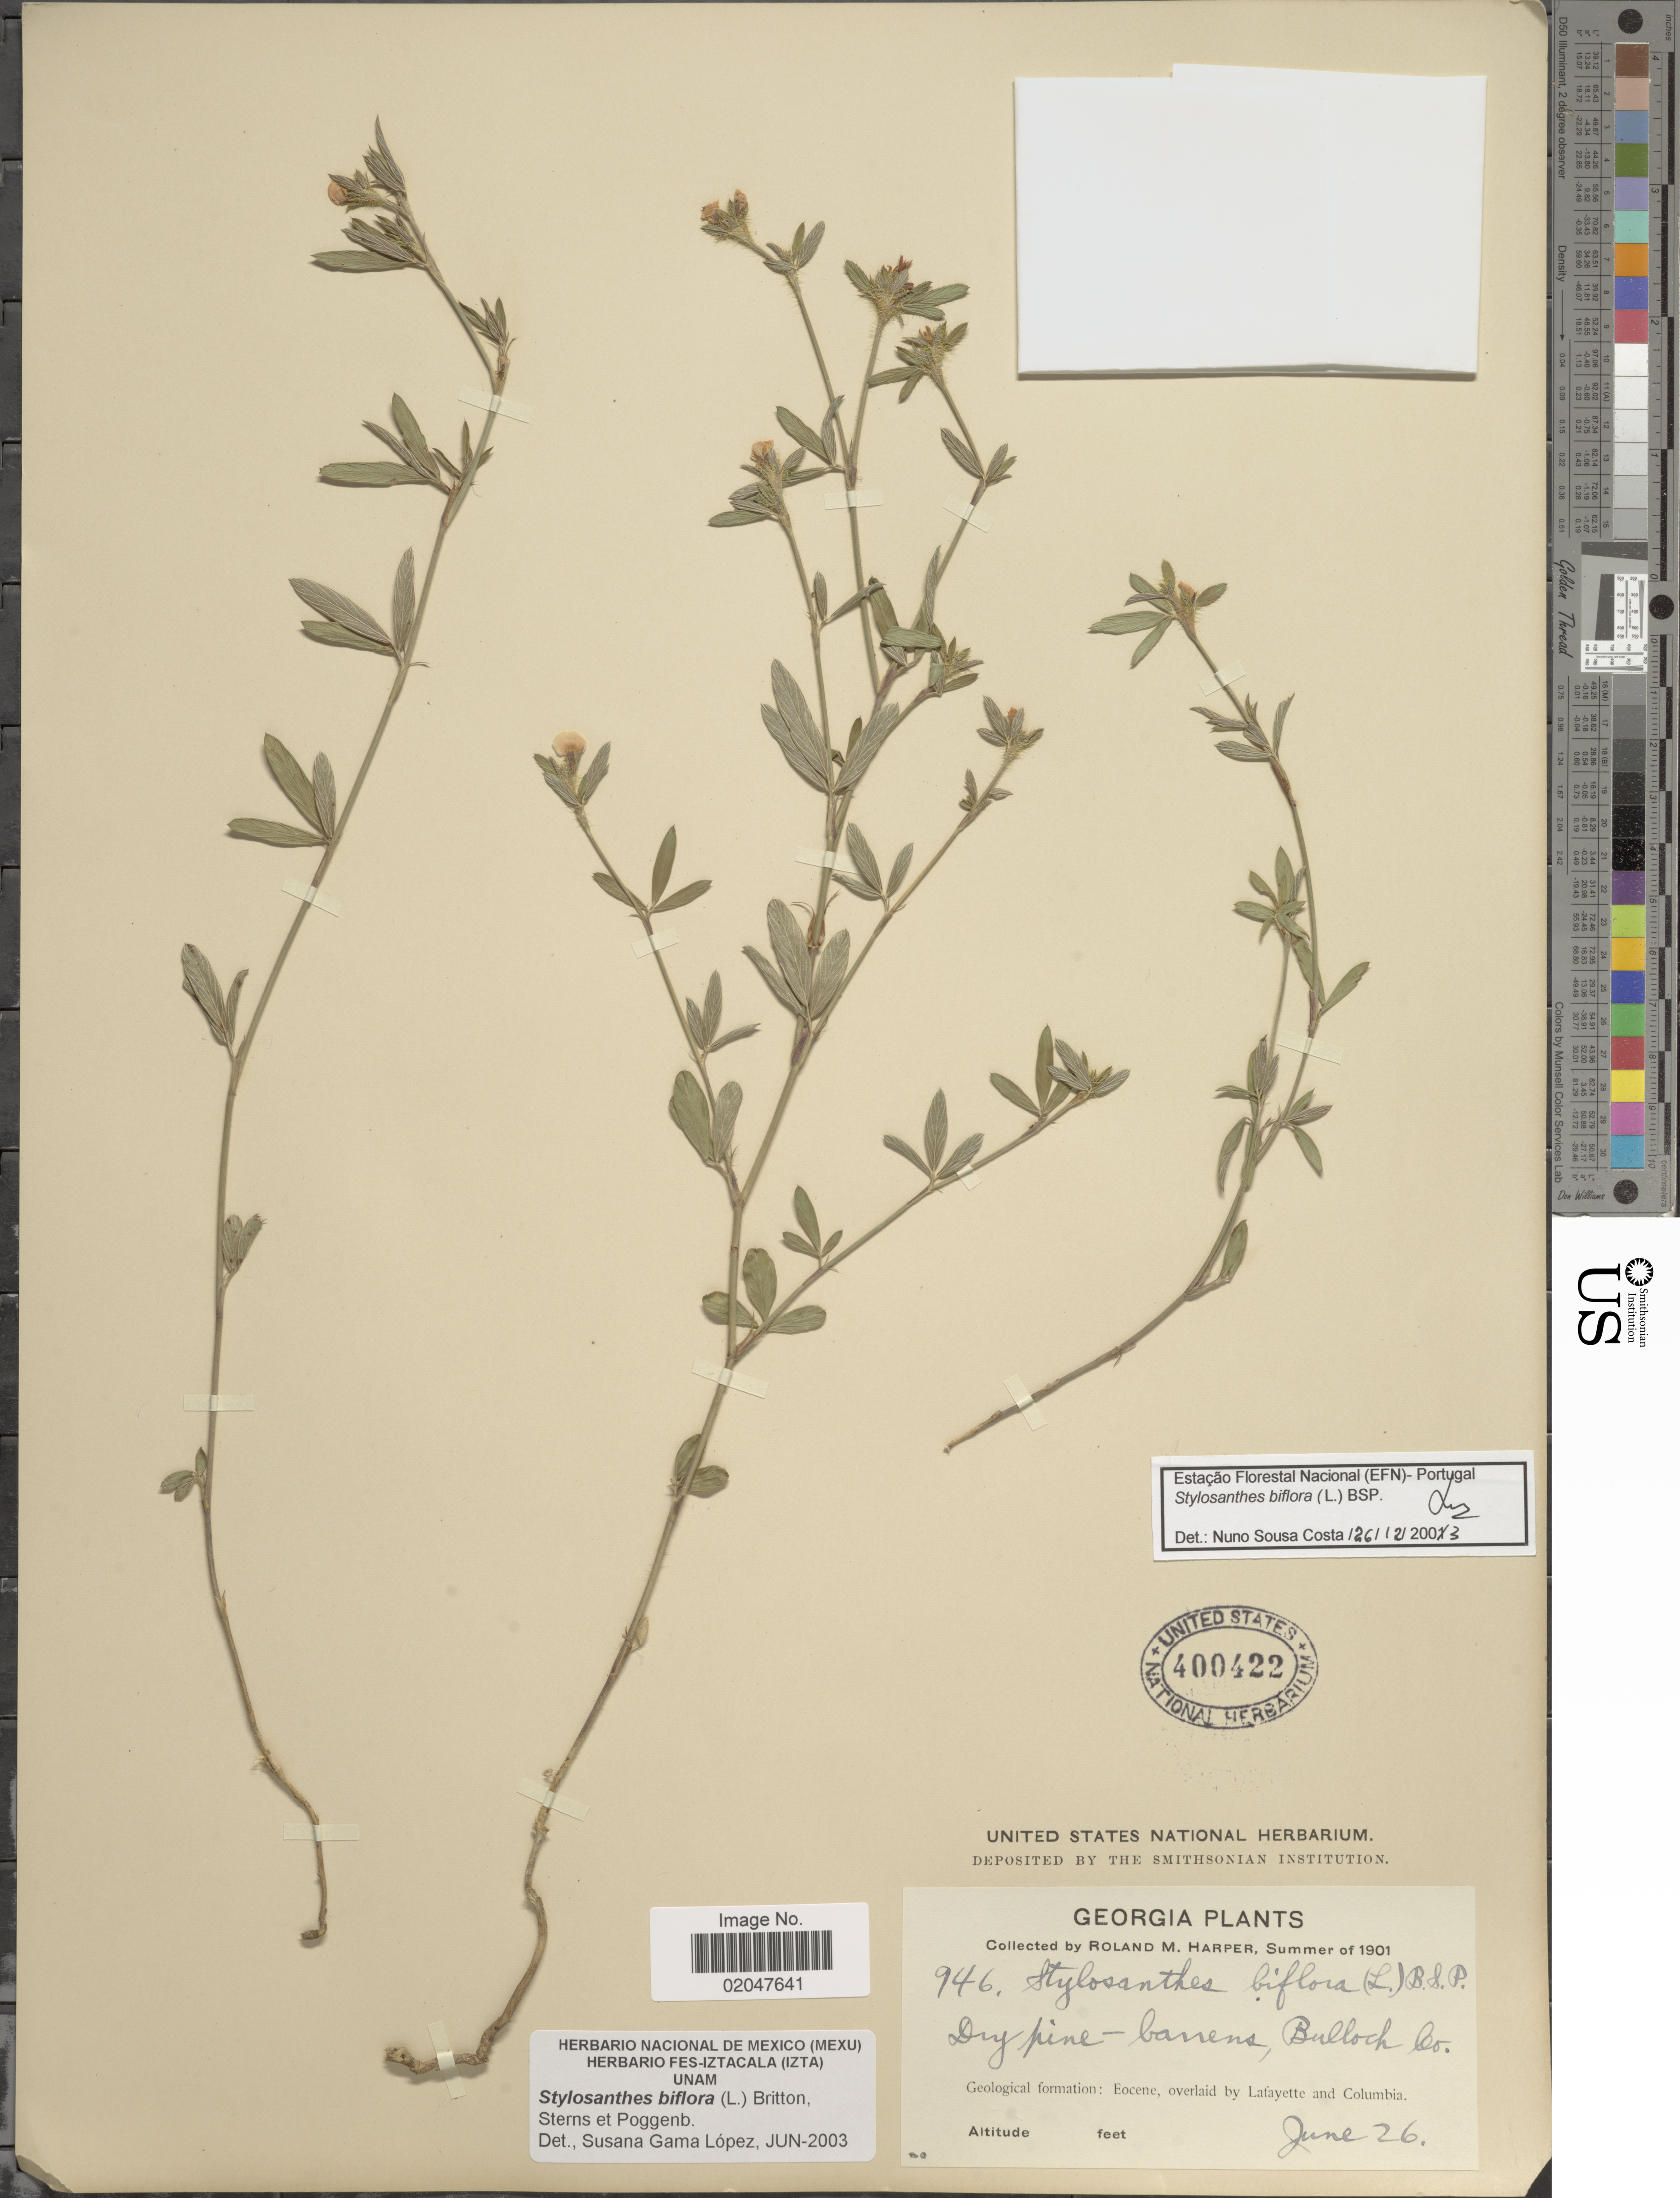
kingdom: Plantae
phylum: Tracheophyta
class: Magnoliopsida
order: Fabales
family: Fabaceae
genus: Stylosanthes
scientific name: Stylosanthes biflora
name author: (L.) Britton et al.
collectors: R. M. Harper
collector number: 946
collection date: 1901-06-26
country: United States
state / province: Georgia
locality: Bulloch Co.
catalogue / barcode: US 400422